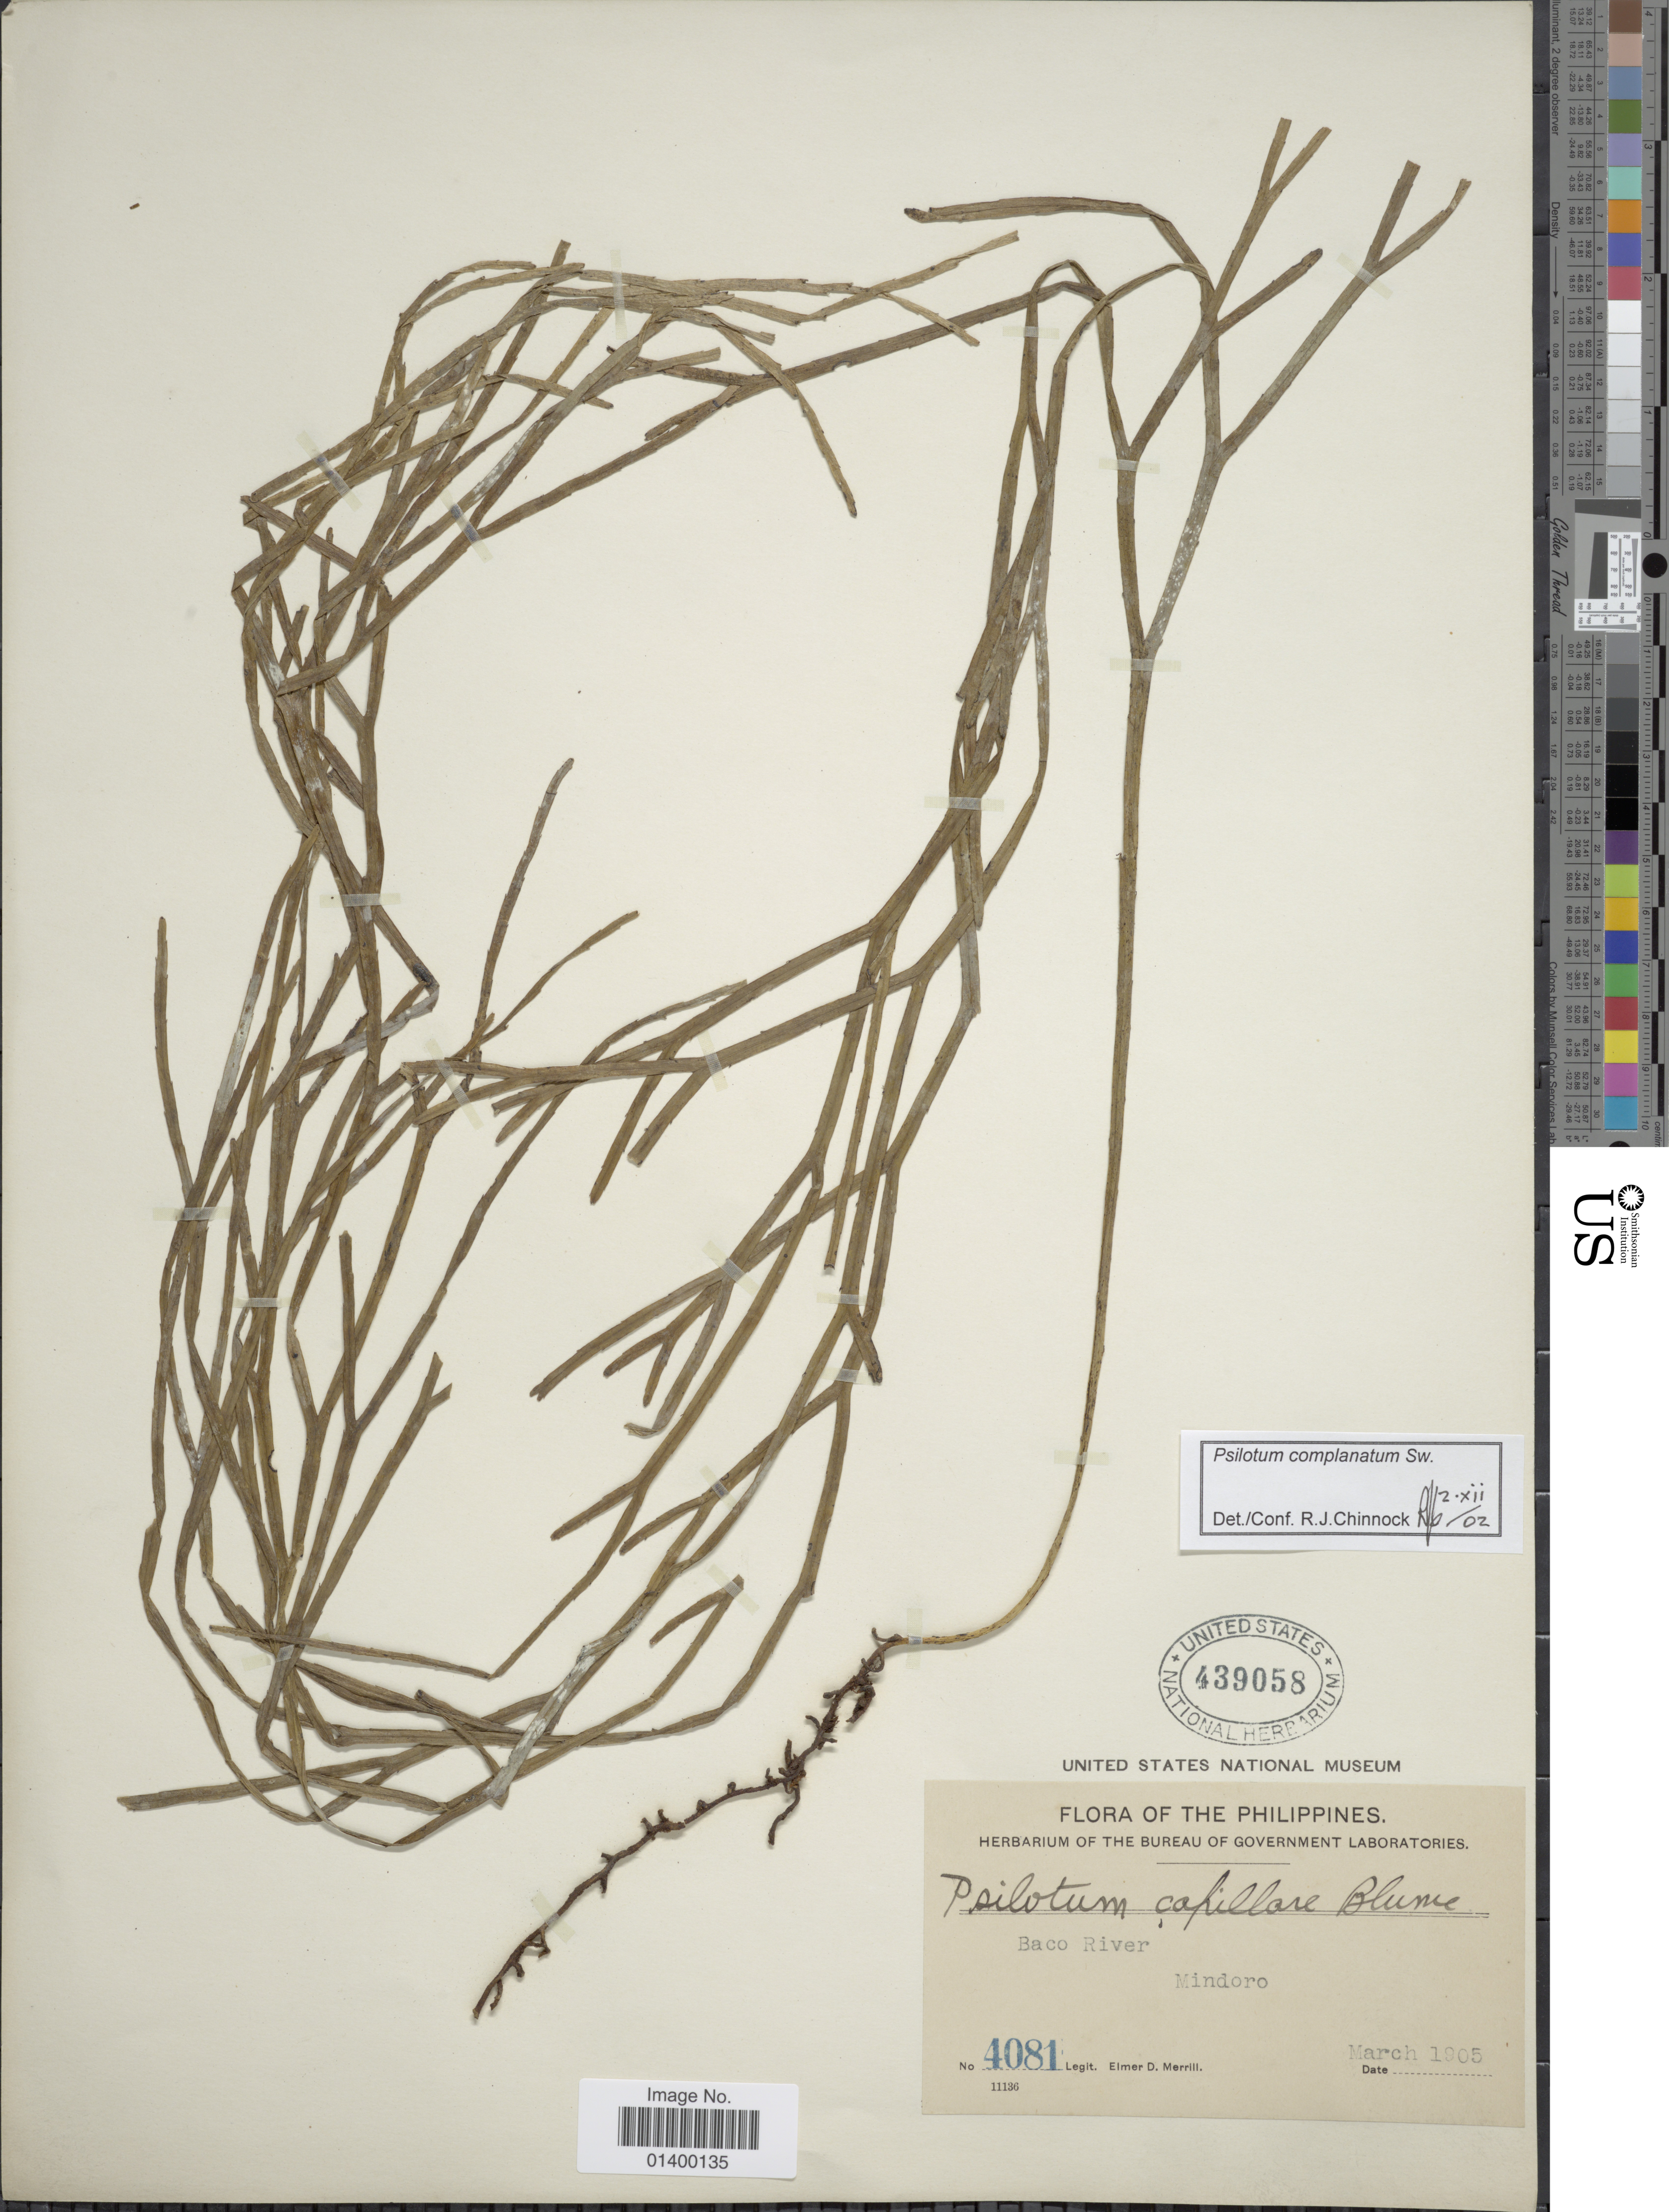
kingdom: Plantae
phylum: Tracheophyta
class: Polypodiopsida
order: Psilotales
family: Psilotaceae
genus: Psilotum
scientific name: Psilotum complanatum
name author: Sw.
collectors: E. D. Merrill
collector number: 4081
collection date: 1905-03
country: Philippines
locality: Baco River, Mindoro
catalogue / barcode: US 439058